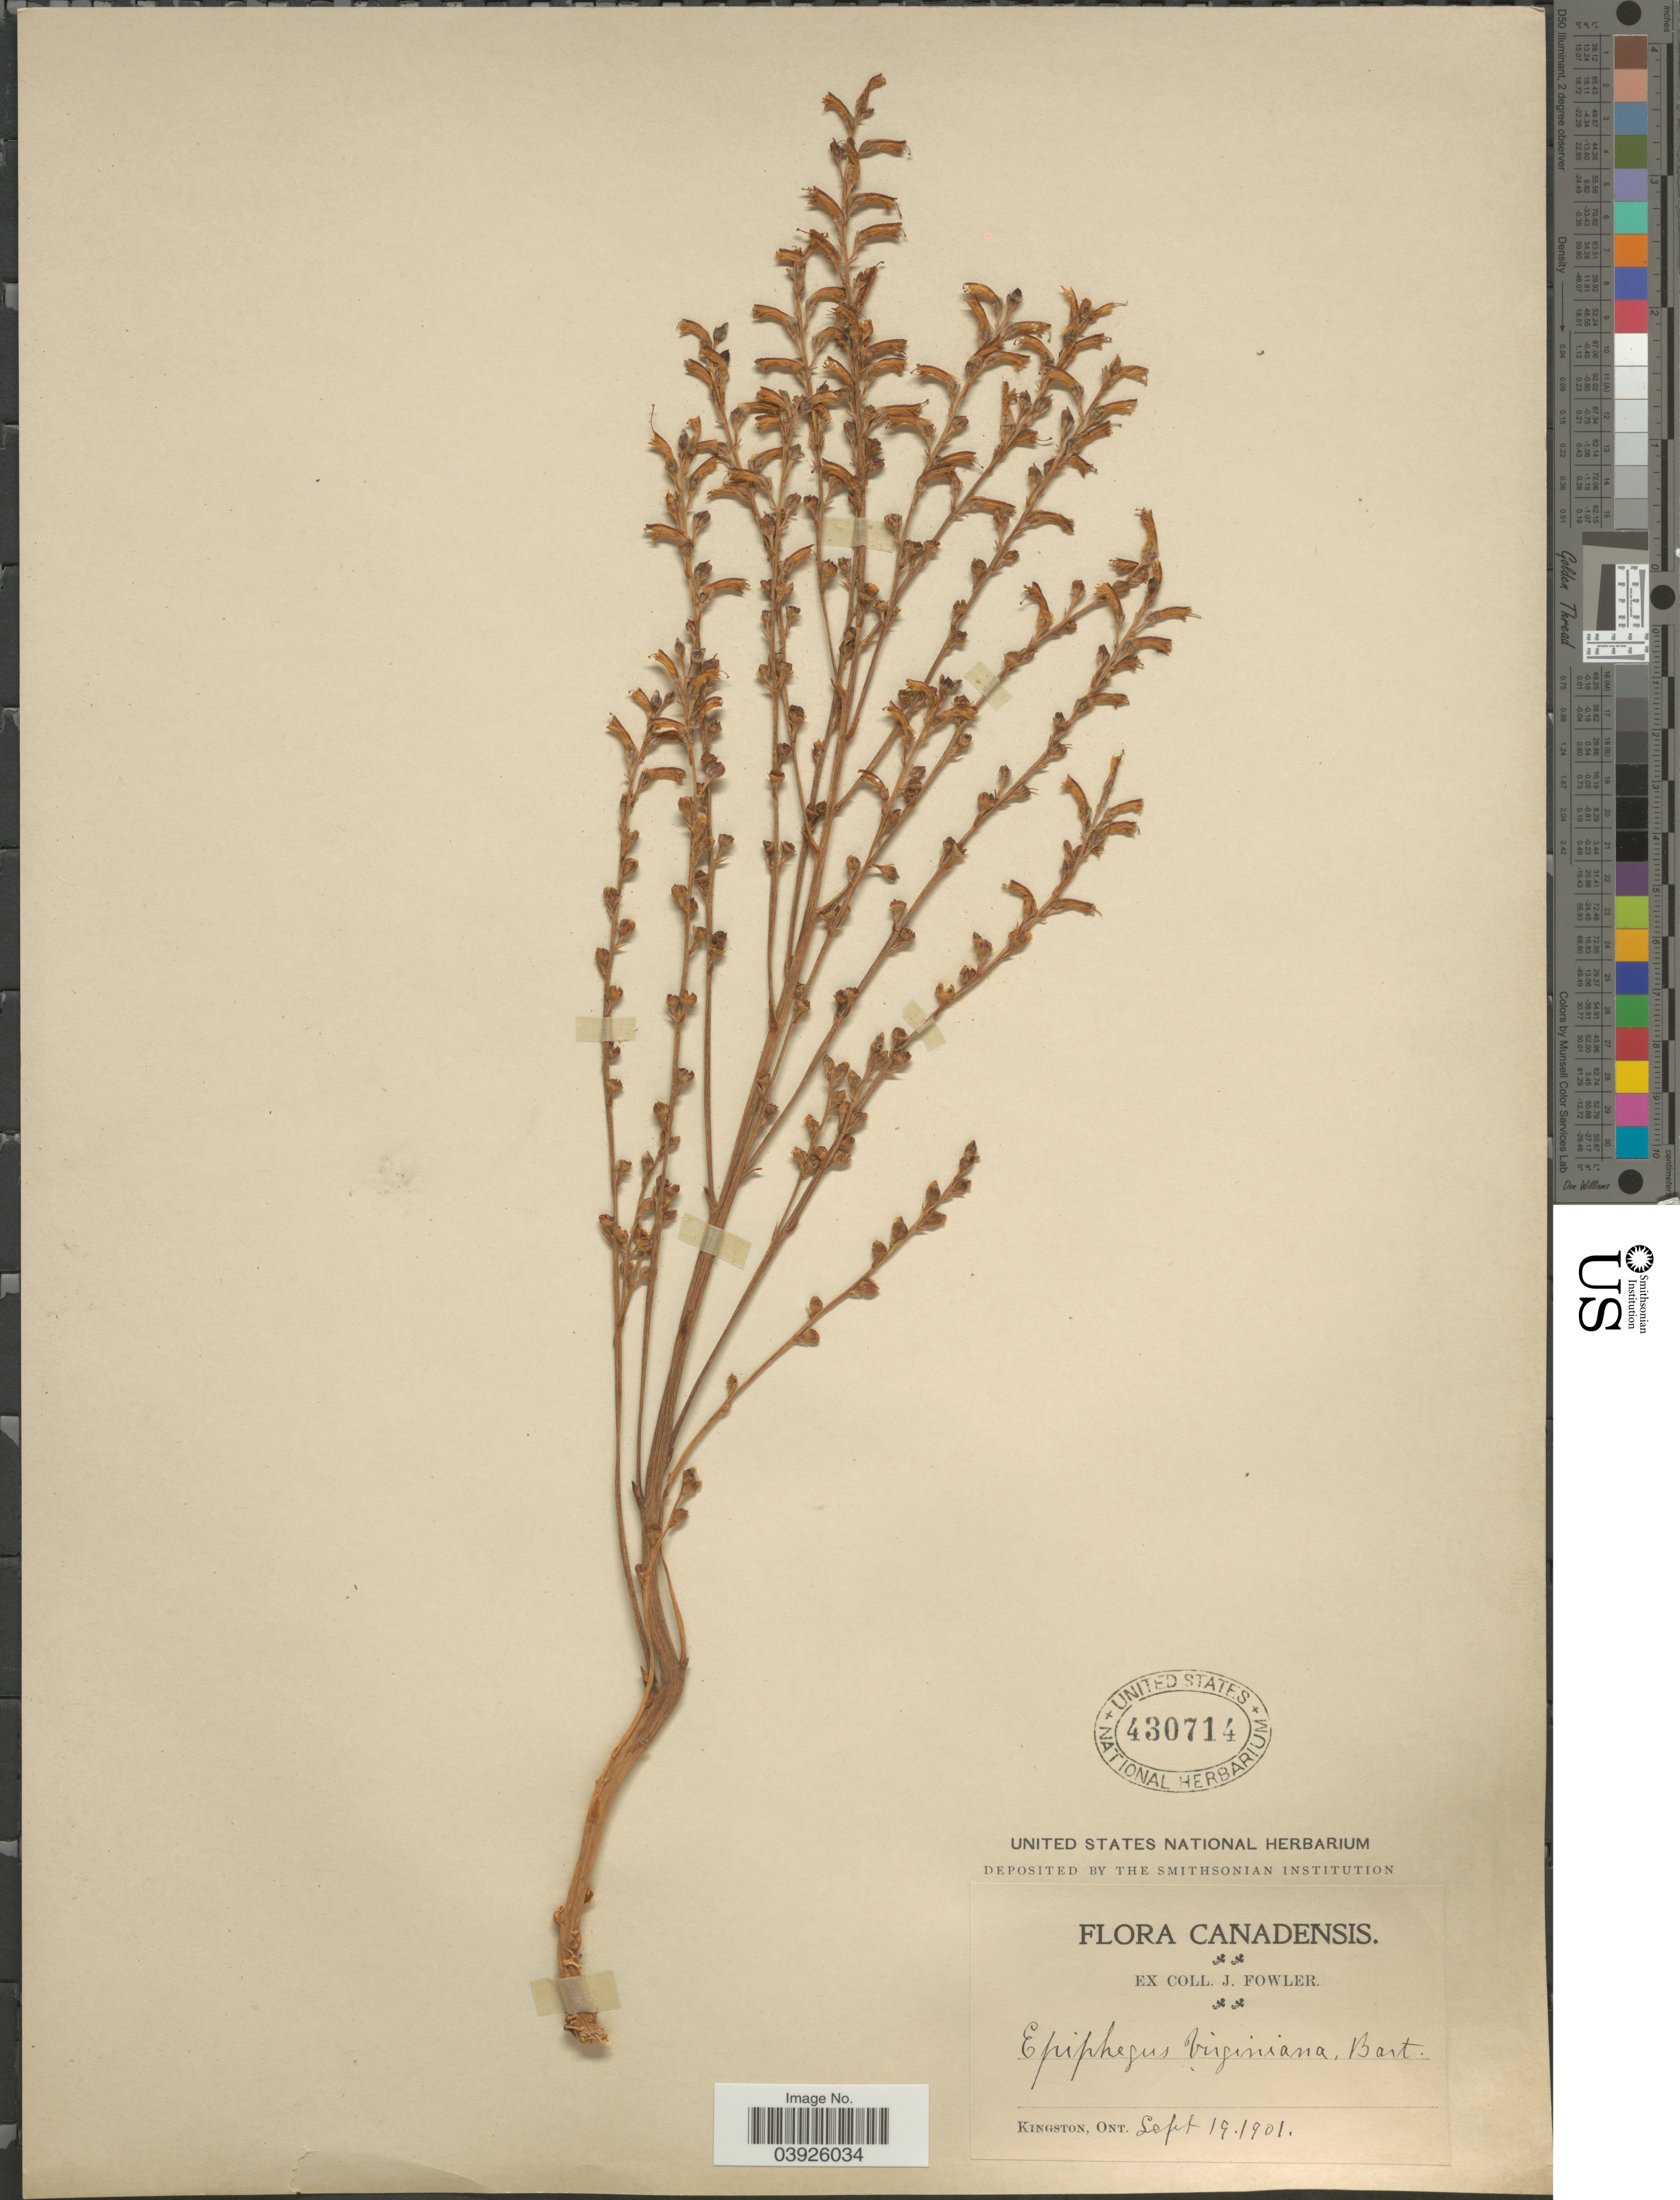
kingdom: Plantae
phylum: Tracheophyta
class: Magnoliopsida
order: Lamiales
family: Orobanchaceae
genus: Epifagus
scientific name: Epifagus virginiana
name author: (L.) W.P.C. Barton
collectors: J. Fowler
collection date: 1901-09-19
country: Canada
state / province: Ontario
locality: Kingston.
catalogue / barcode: US 430714